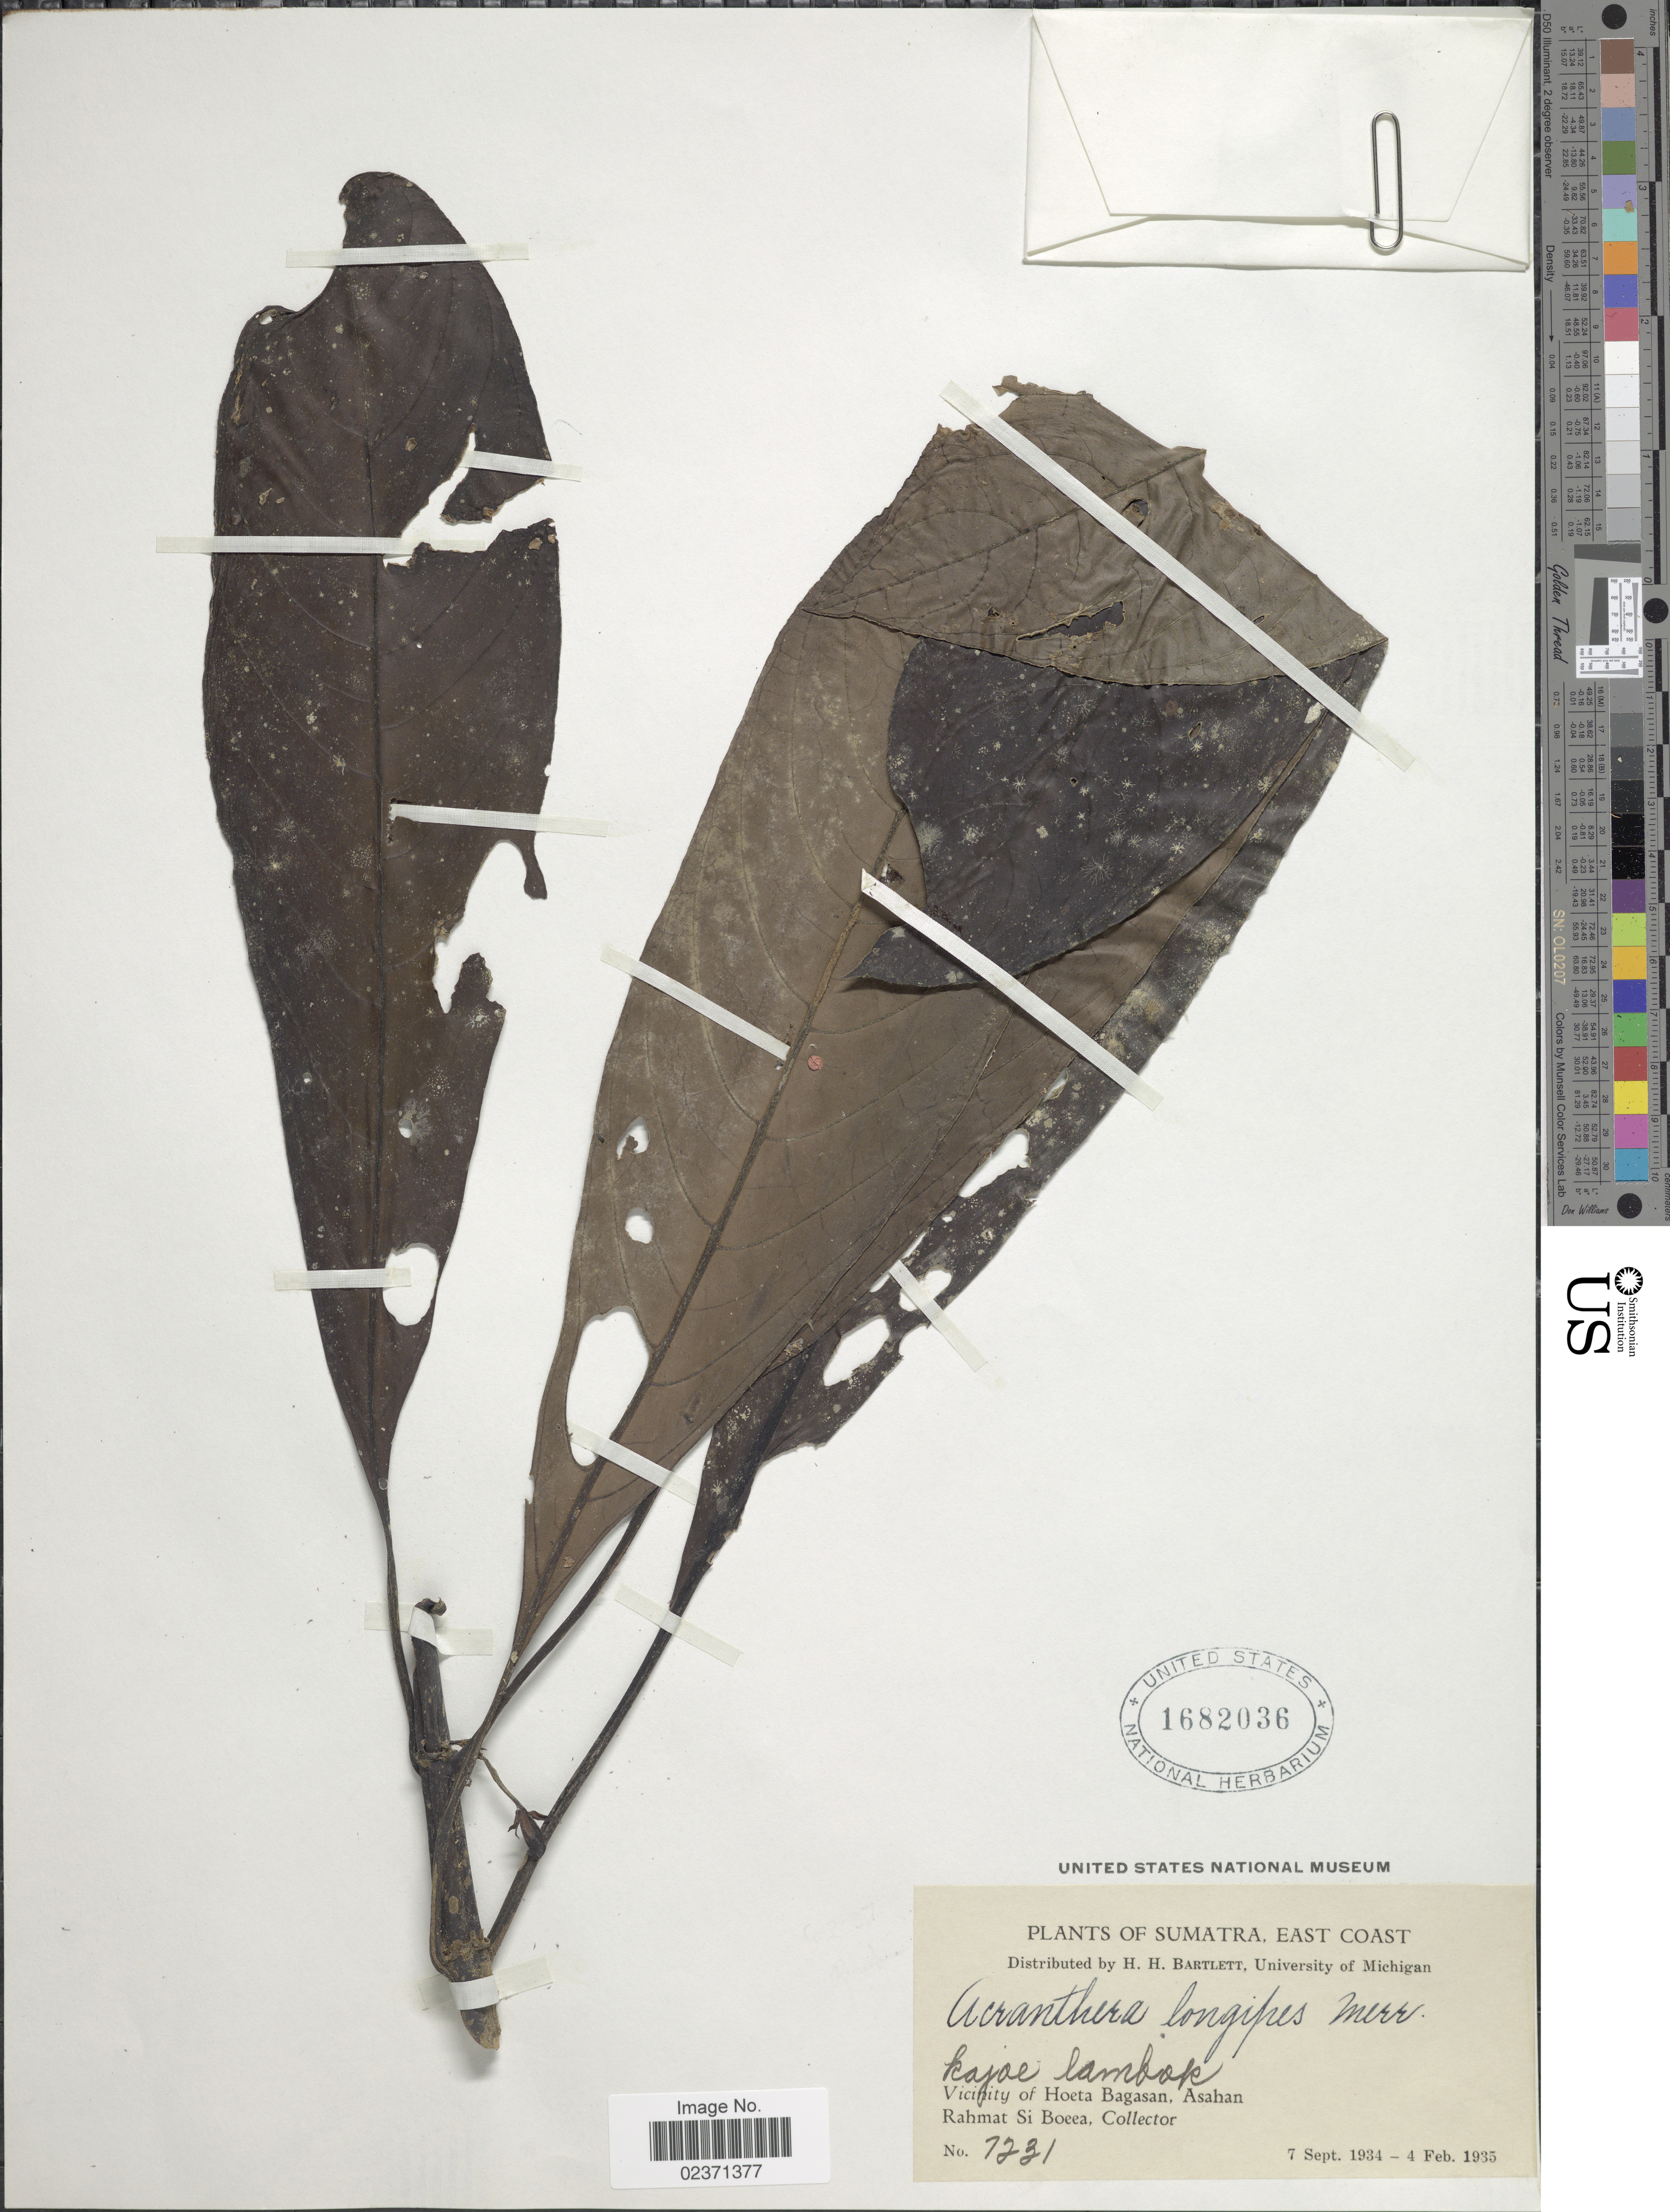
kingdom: Plantae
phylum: Tracheophyta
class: Magnoliopsida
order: Gentianales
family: Rubiaceae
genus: Acranthera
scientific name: Acranthera longipes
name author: Merr.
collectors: Rahmat Si Boeea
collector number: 7231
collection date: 1934-09-07/1935-02-04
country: Indonesia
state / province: Sumatra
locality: East Coast. kajoe lambok. Vicinity of Hoeta, Bagasan, Asahan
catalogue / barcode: US 1682036